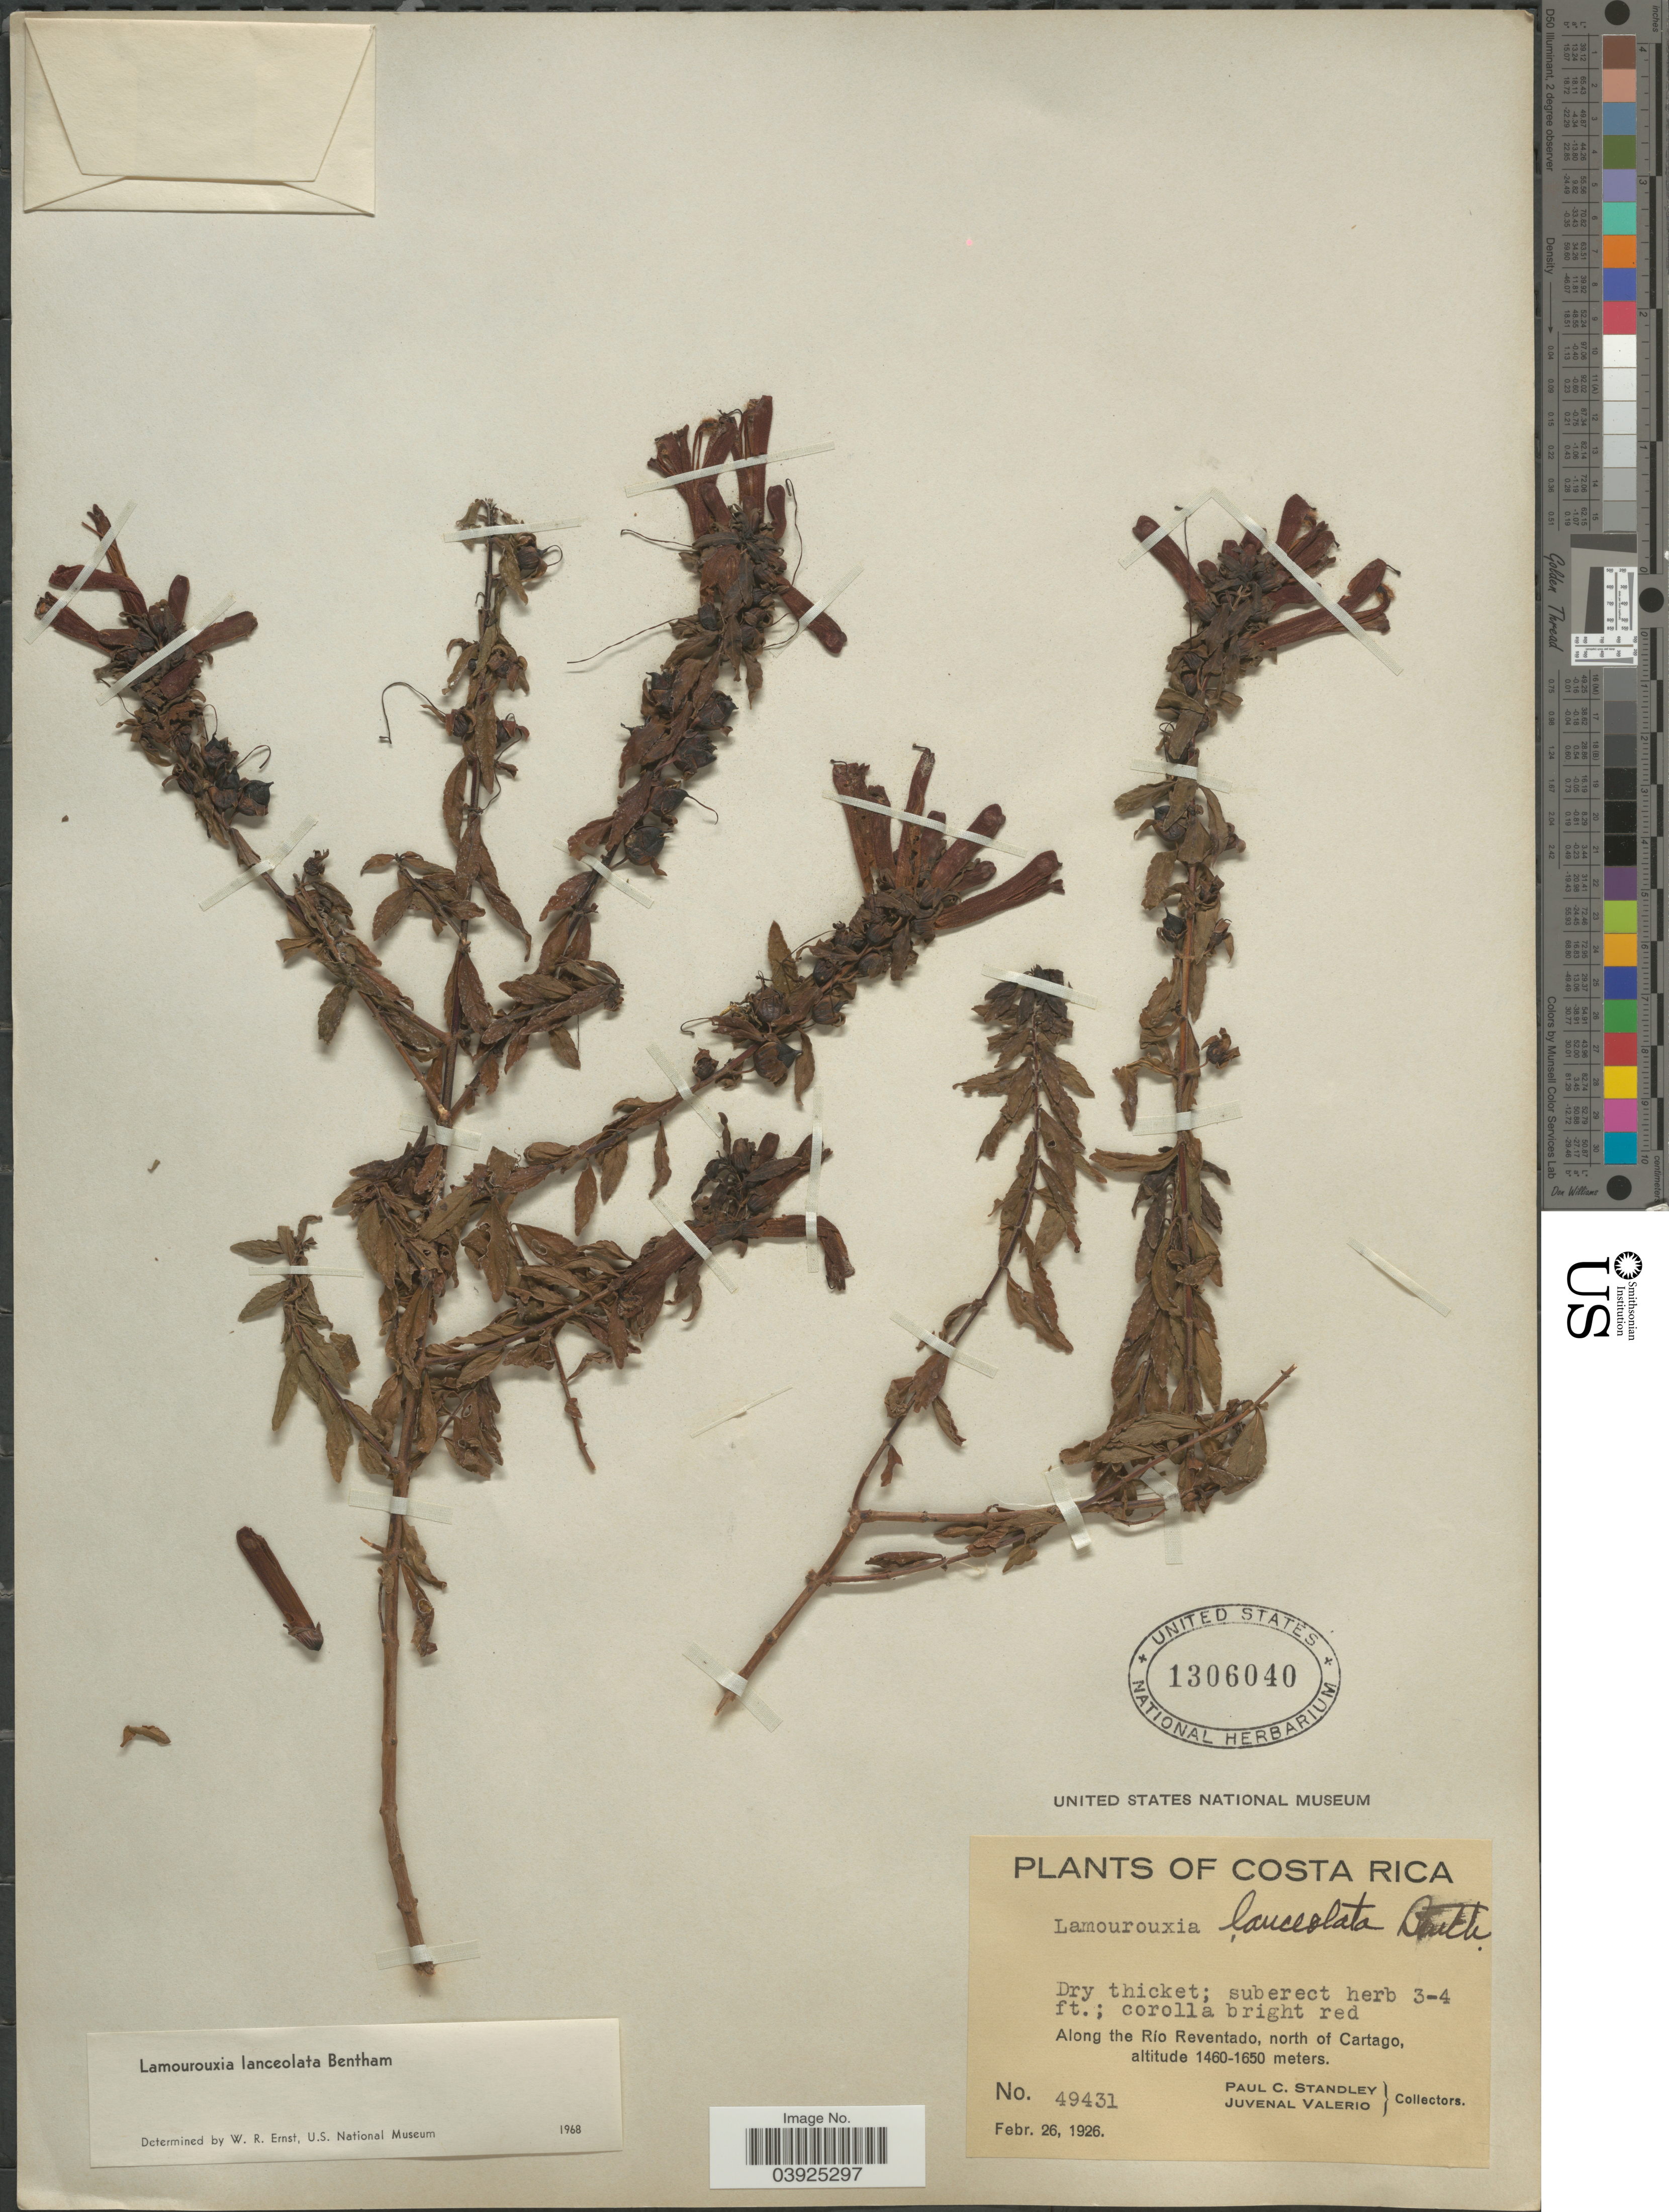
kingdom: Plantae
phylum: Tracheophyta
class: Magnoliopsida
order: Lamiales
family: Orobanchaceae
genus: Lamourouxia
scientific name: Lamourouxia lanceolata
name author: Benth.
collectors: P. C. Standley & J. Valerio R.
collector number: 49431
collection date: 1926-02-26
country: Costa Rica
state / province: Cartago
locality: Aloong the Río Reventado, north of Cartago.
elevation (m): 1460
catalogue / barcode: US 1306040